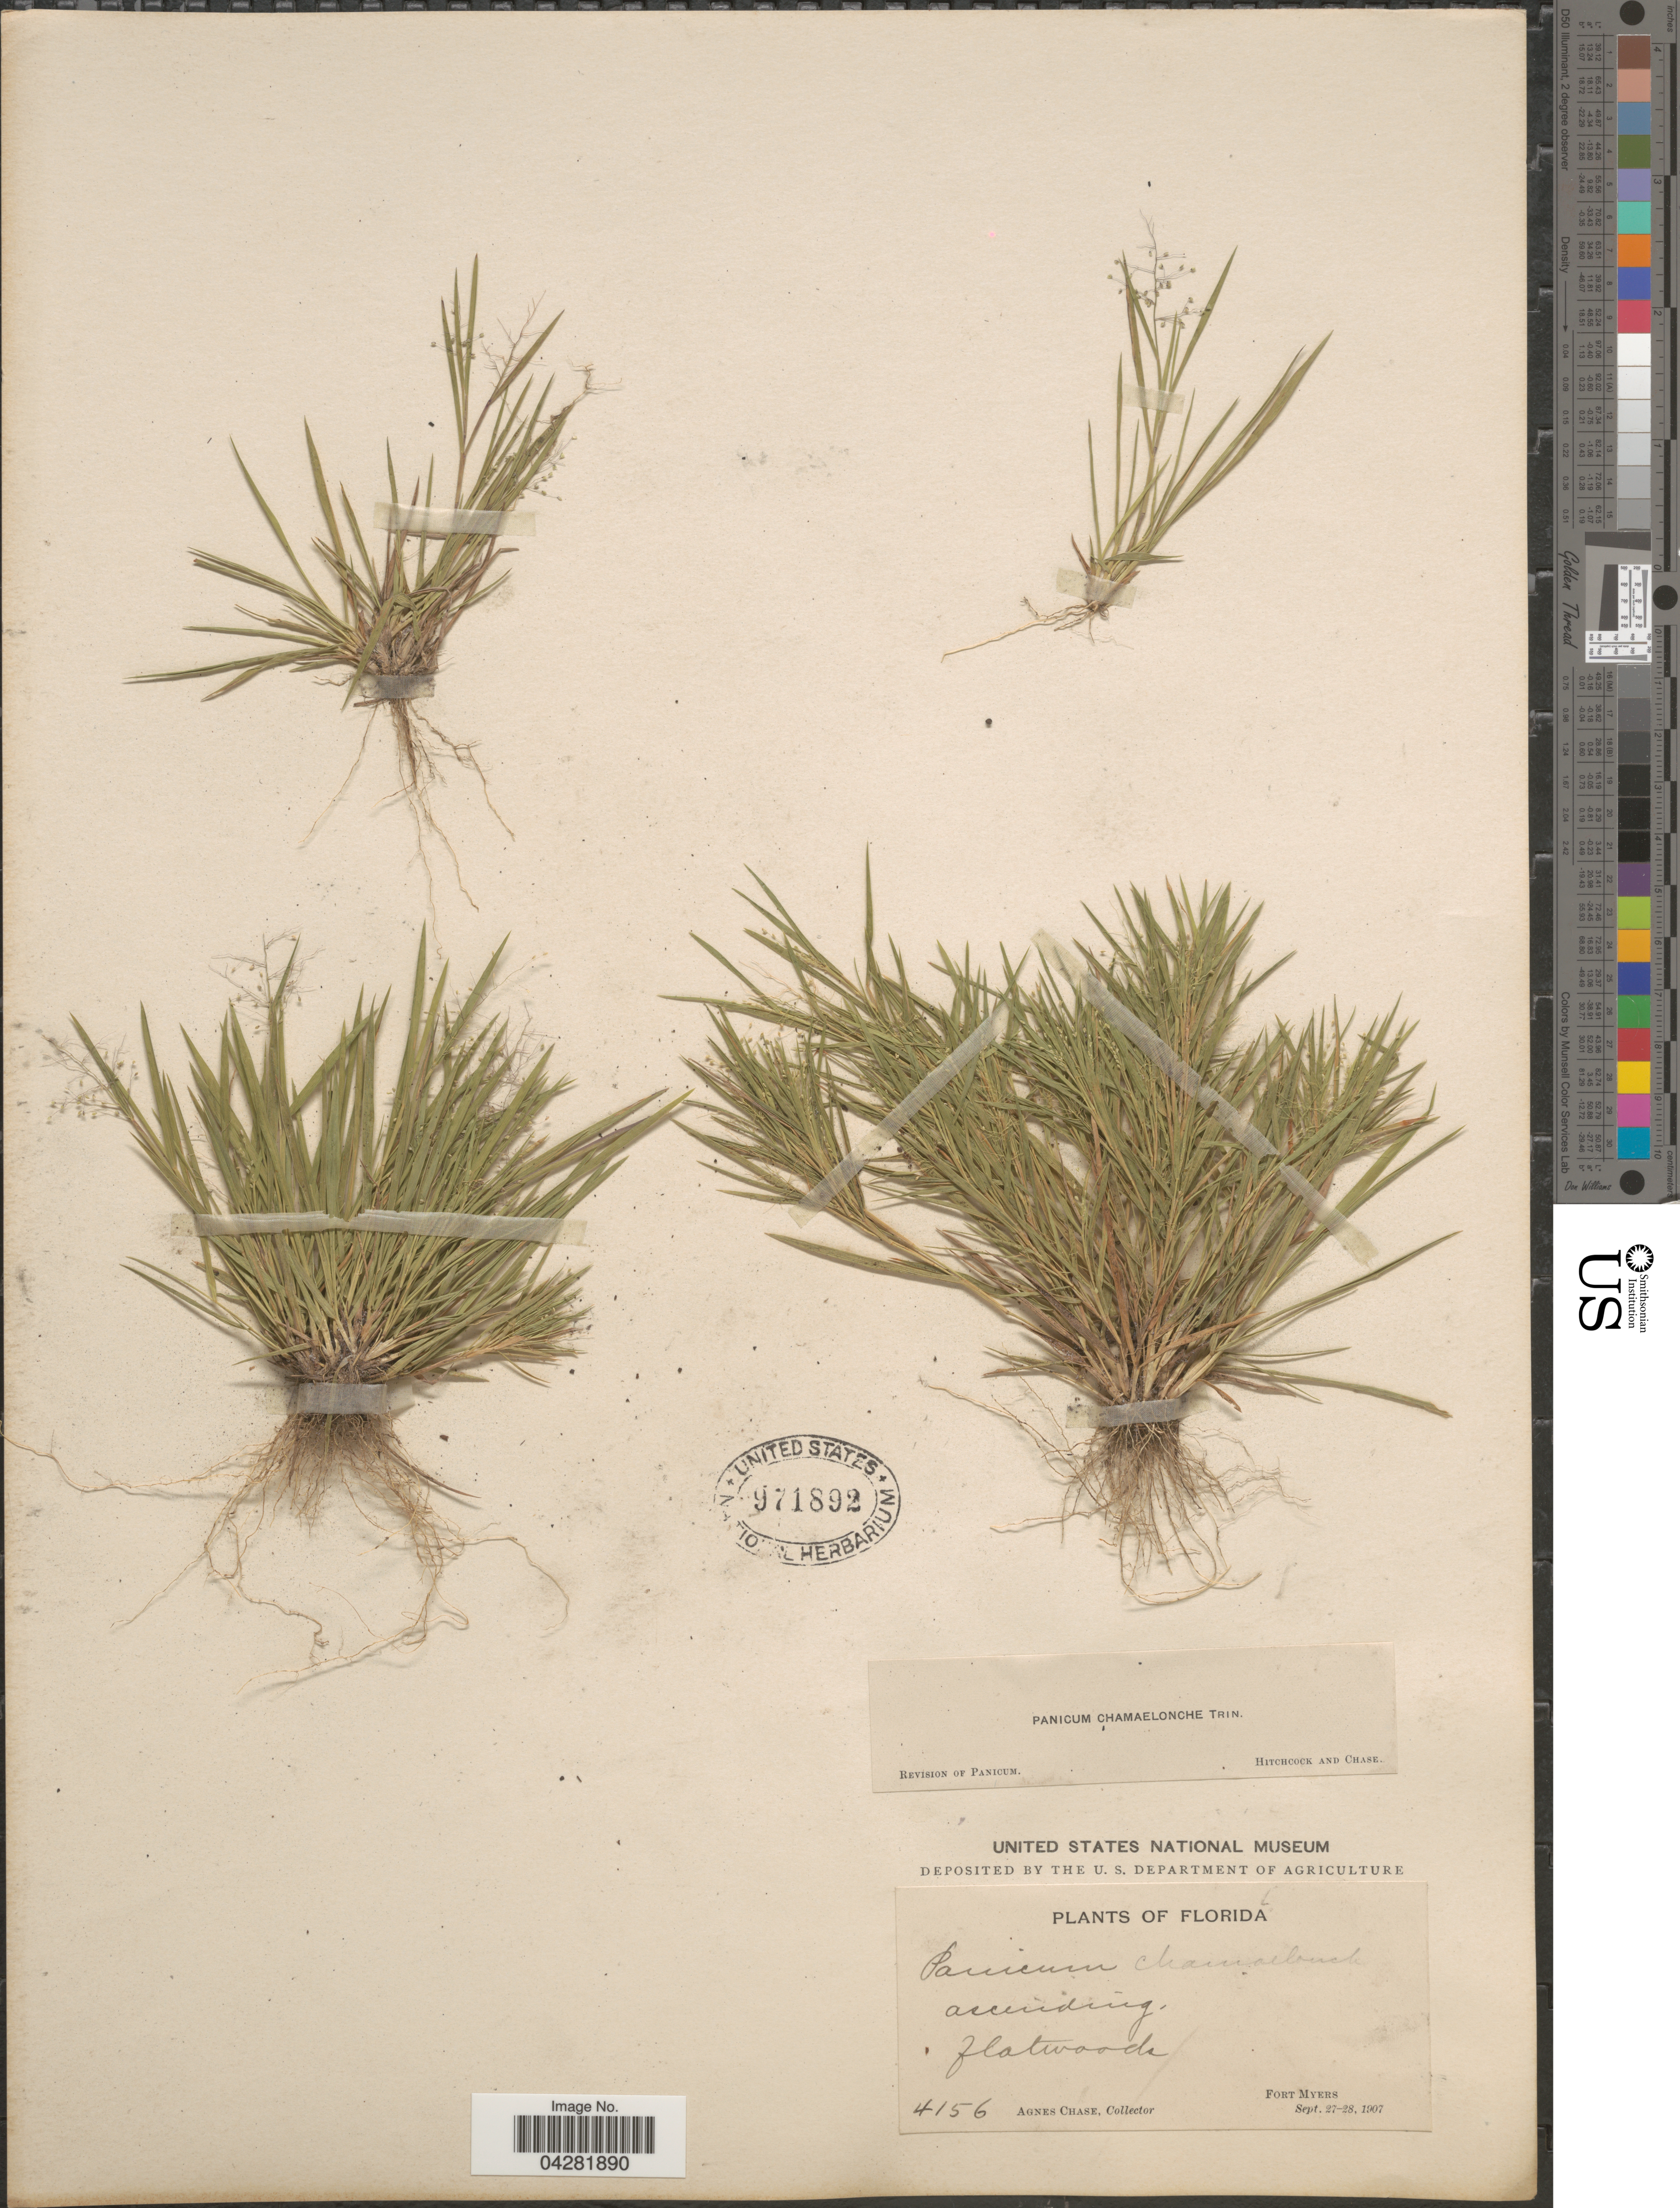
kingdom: Plantae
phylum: Tracheophyta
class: Liliopsida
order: Poales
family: Poaceae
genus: Dichanthelium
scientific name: Dichanthelium ensifolium var. ensifolium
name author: (Baldwin ex Elliot) Gould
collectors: A. Chase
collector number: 4156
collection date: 1907-09-27/1907-09-28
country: United States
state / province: Florida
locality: Fort Myers.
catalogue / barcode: US 971892